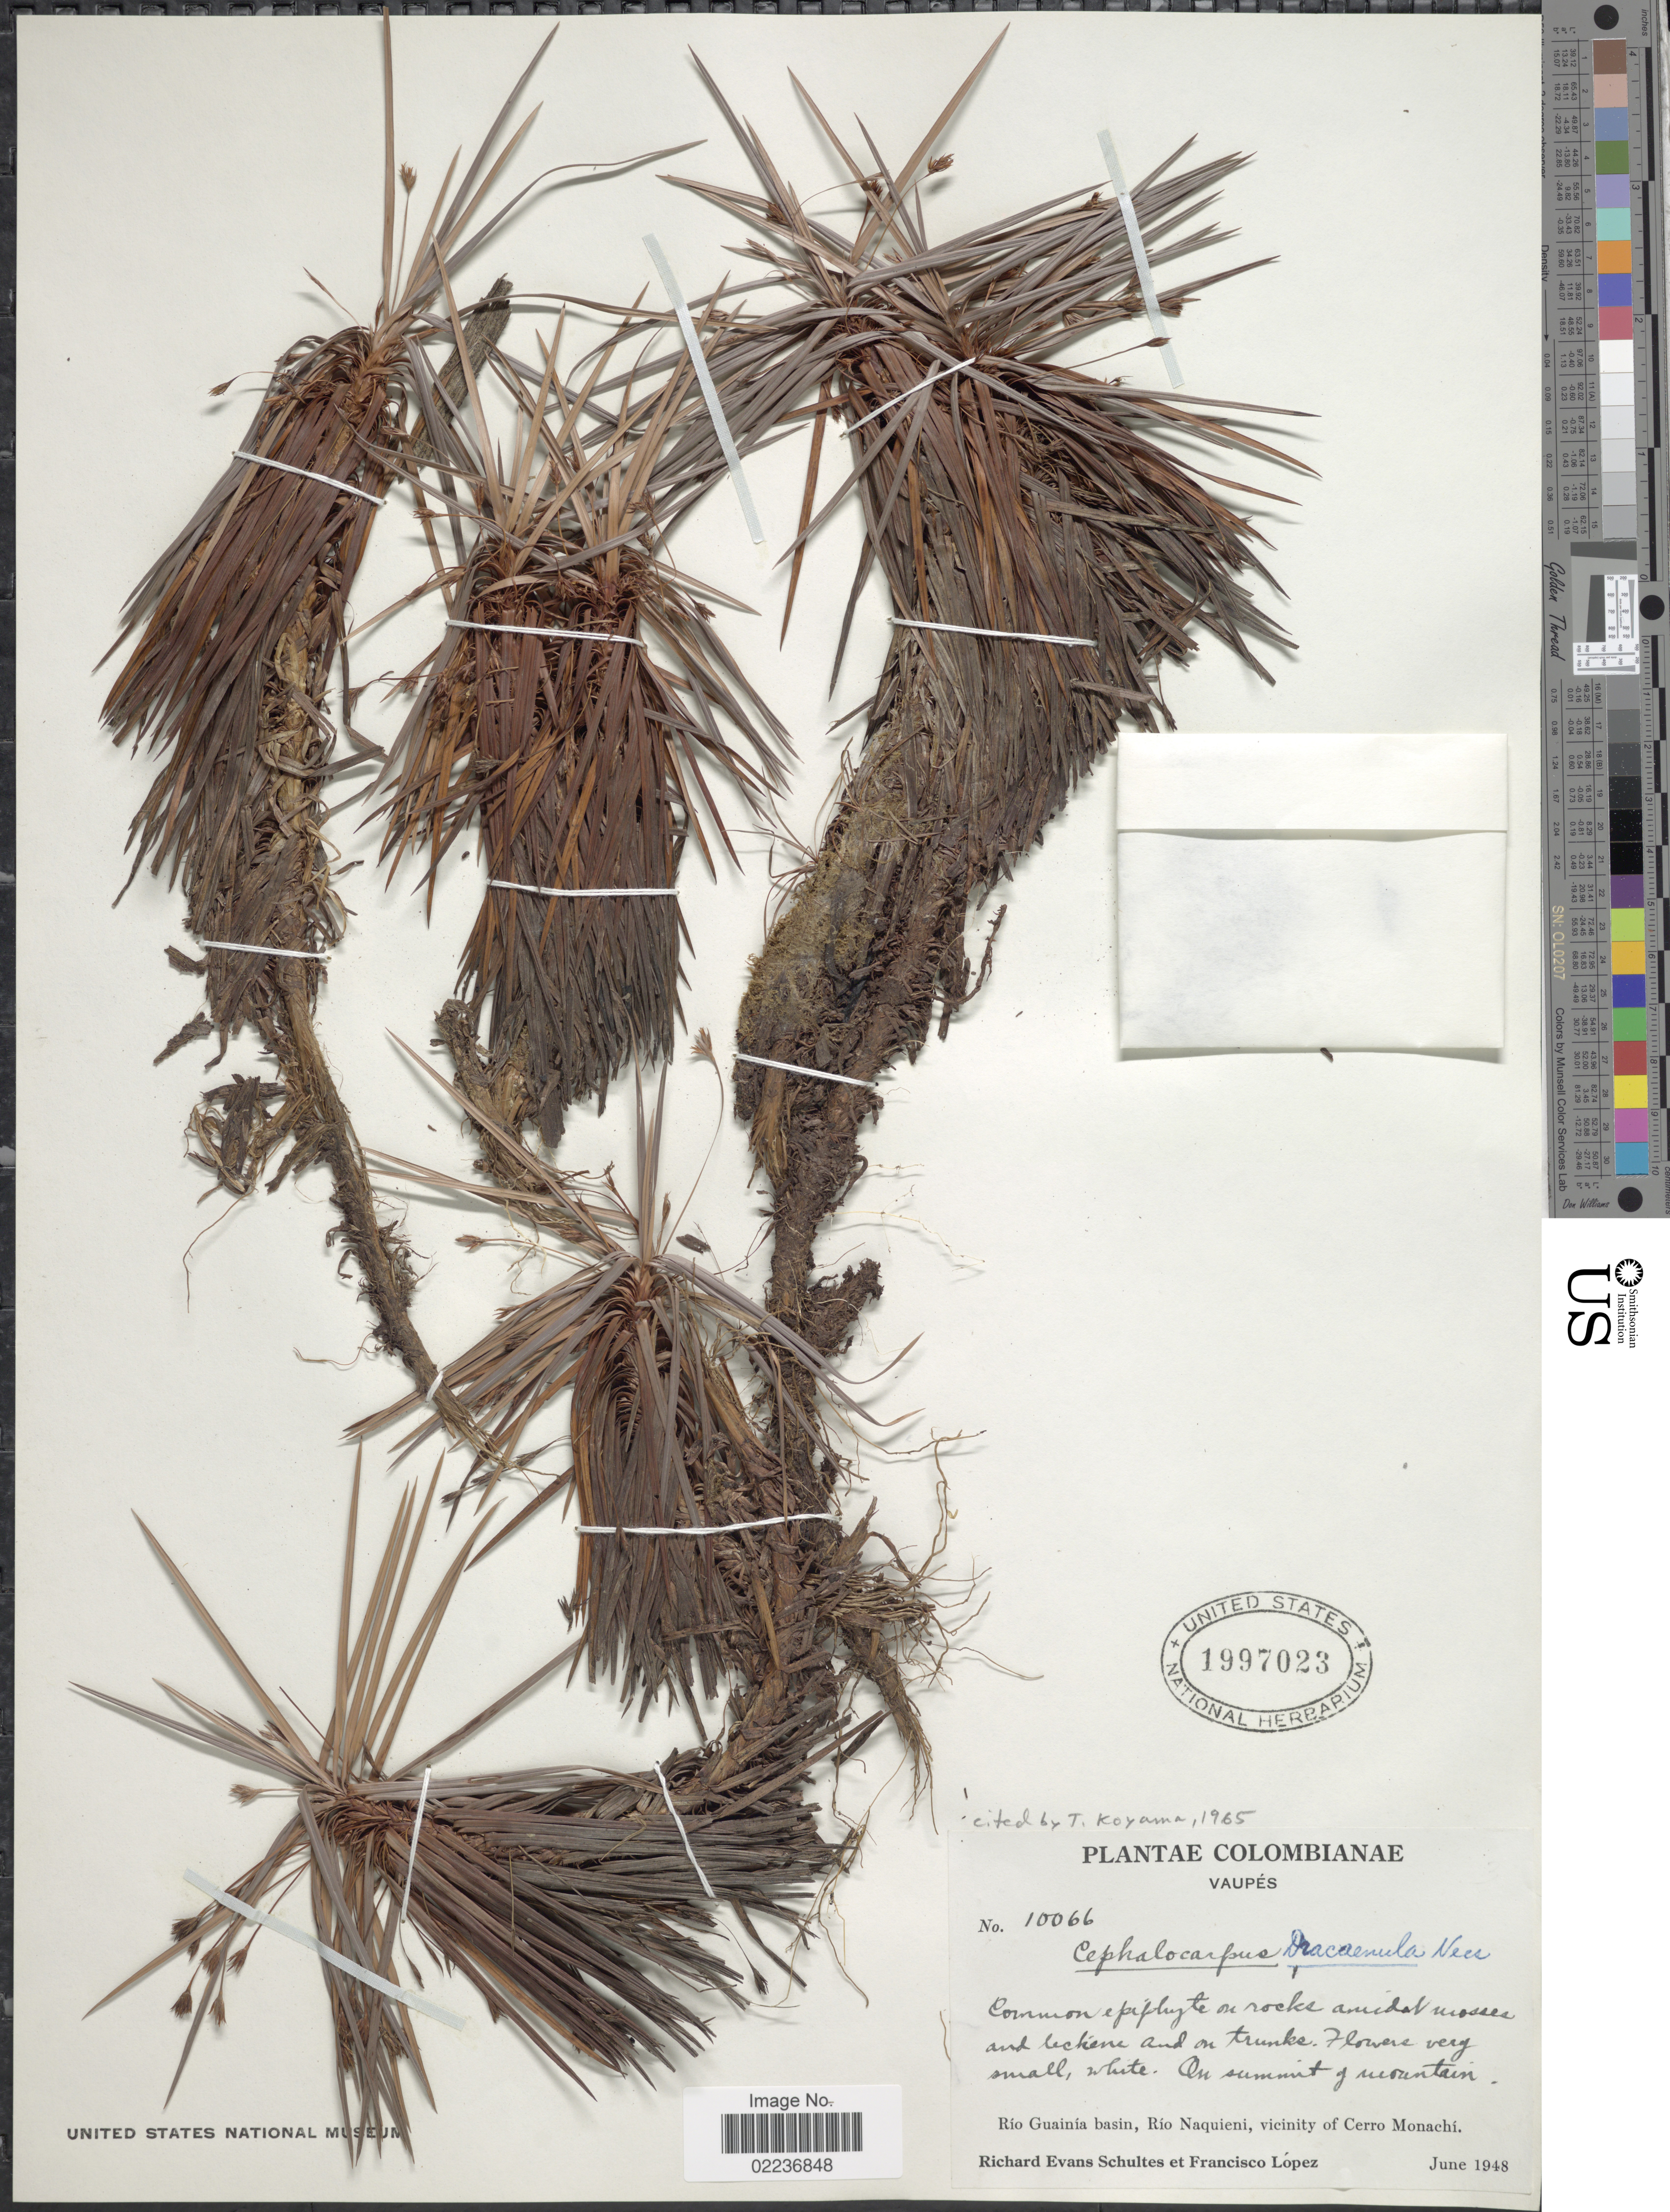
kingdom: Plantae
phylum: Tracheophyta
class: Liliopsida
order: Poales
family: Cyperaceae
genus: Cephalocarpus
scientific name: Cephalocarpus dracaenula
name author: Nees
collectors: R. E. Schultes & F. Lopéz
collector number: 10066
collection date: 1948-06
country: Colombia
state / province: Vaupés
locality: Rio Guainia basin, Rio Naquieni, vicinity of Cerro Monachi, on summit of mountain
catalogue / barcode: US 1997023